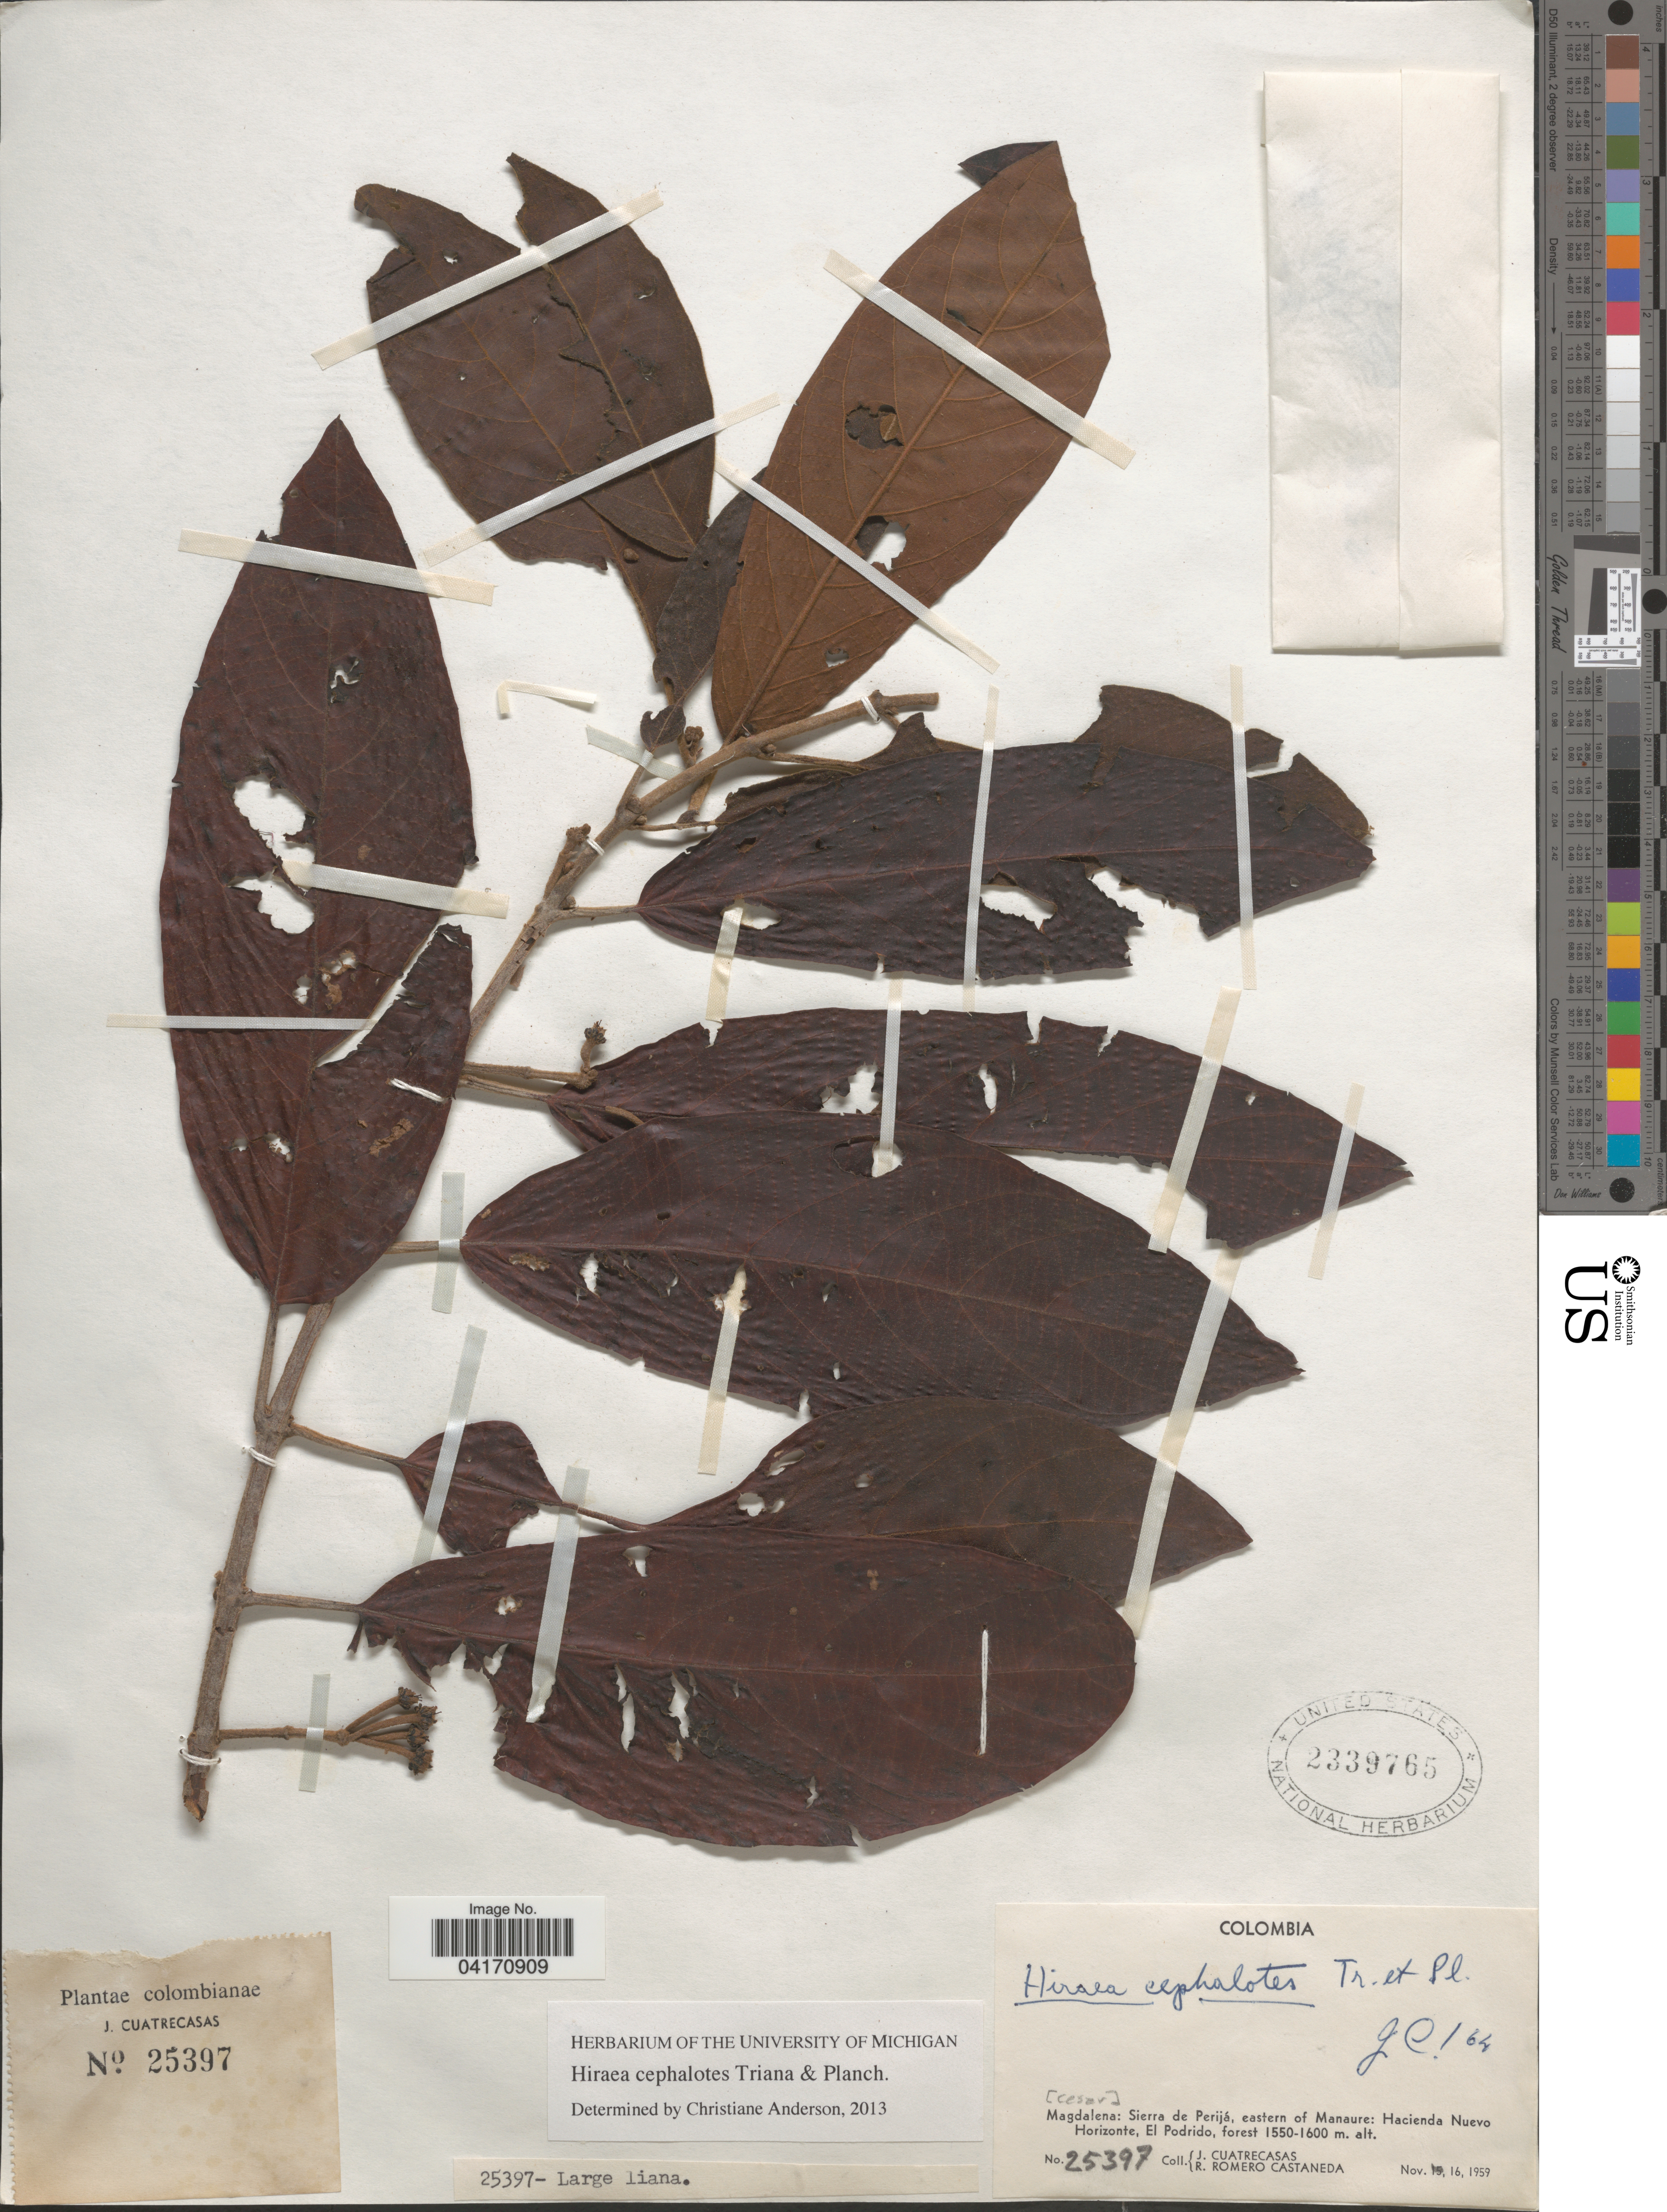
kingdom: Plantae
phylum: Tracheophyta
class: Magnoliopsida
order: Malpighiales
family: Malpighiaceae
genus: Hiraea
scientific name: Hiraea cephalotes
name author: Triana & Planch.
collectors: J. Cuatrecasas & R. Romero Castañeda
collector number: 25397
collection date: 1959-11-16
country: Colombia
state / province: Cesar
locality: Sierra de Perijá, eastern of Manaure: Hacienda Nuevo Horizonte, El Podrido, forest.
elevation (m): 1550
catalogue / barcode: US 2339765